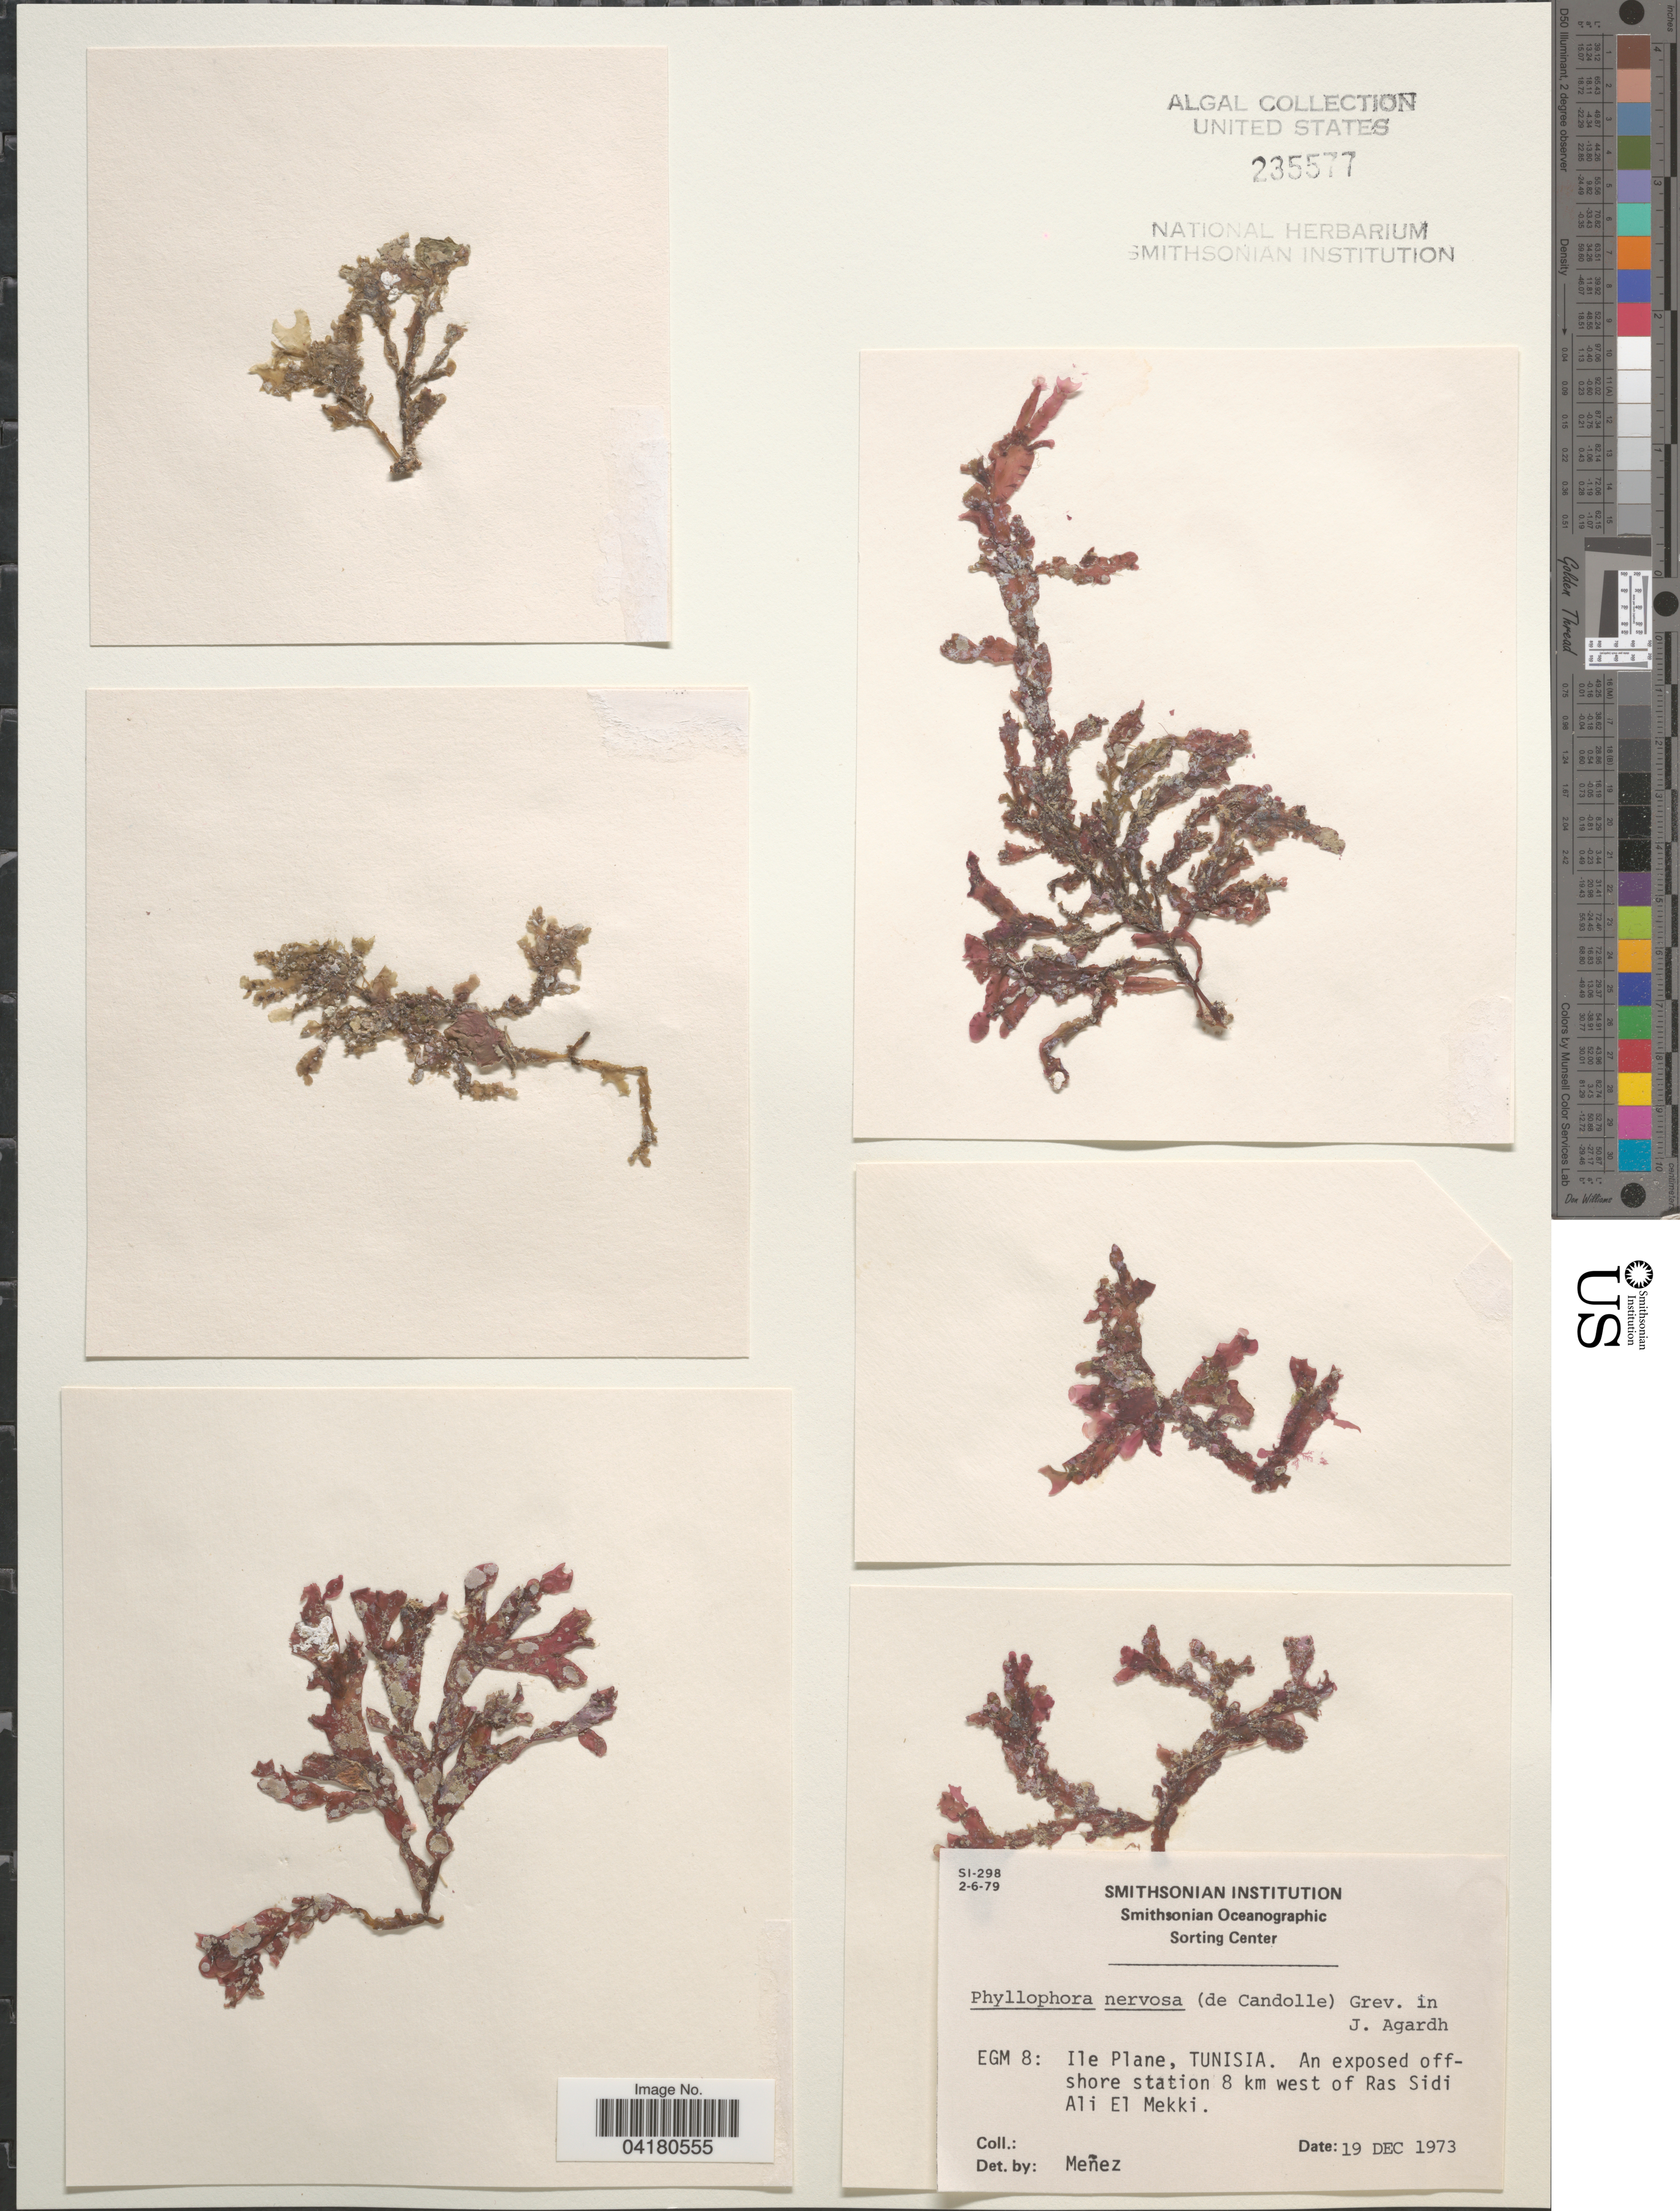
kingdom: Plantae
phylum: Rhodophyta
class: Florideophyceae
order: Gigartinales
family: Phyllophoraceae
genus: Phyllophora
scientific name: Phyllophora crispa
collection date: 1973-12-19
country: Tunisia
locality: EGM 8: Ile Plane, Tunisia. An exposed off-shore station 8 km west of Ras Sidi Ali El Mekki.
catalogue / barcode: US 235577